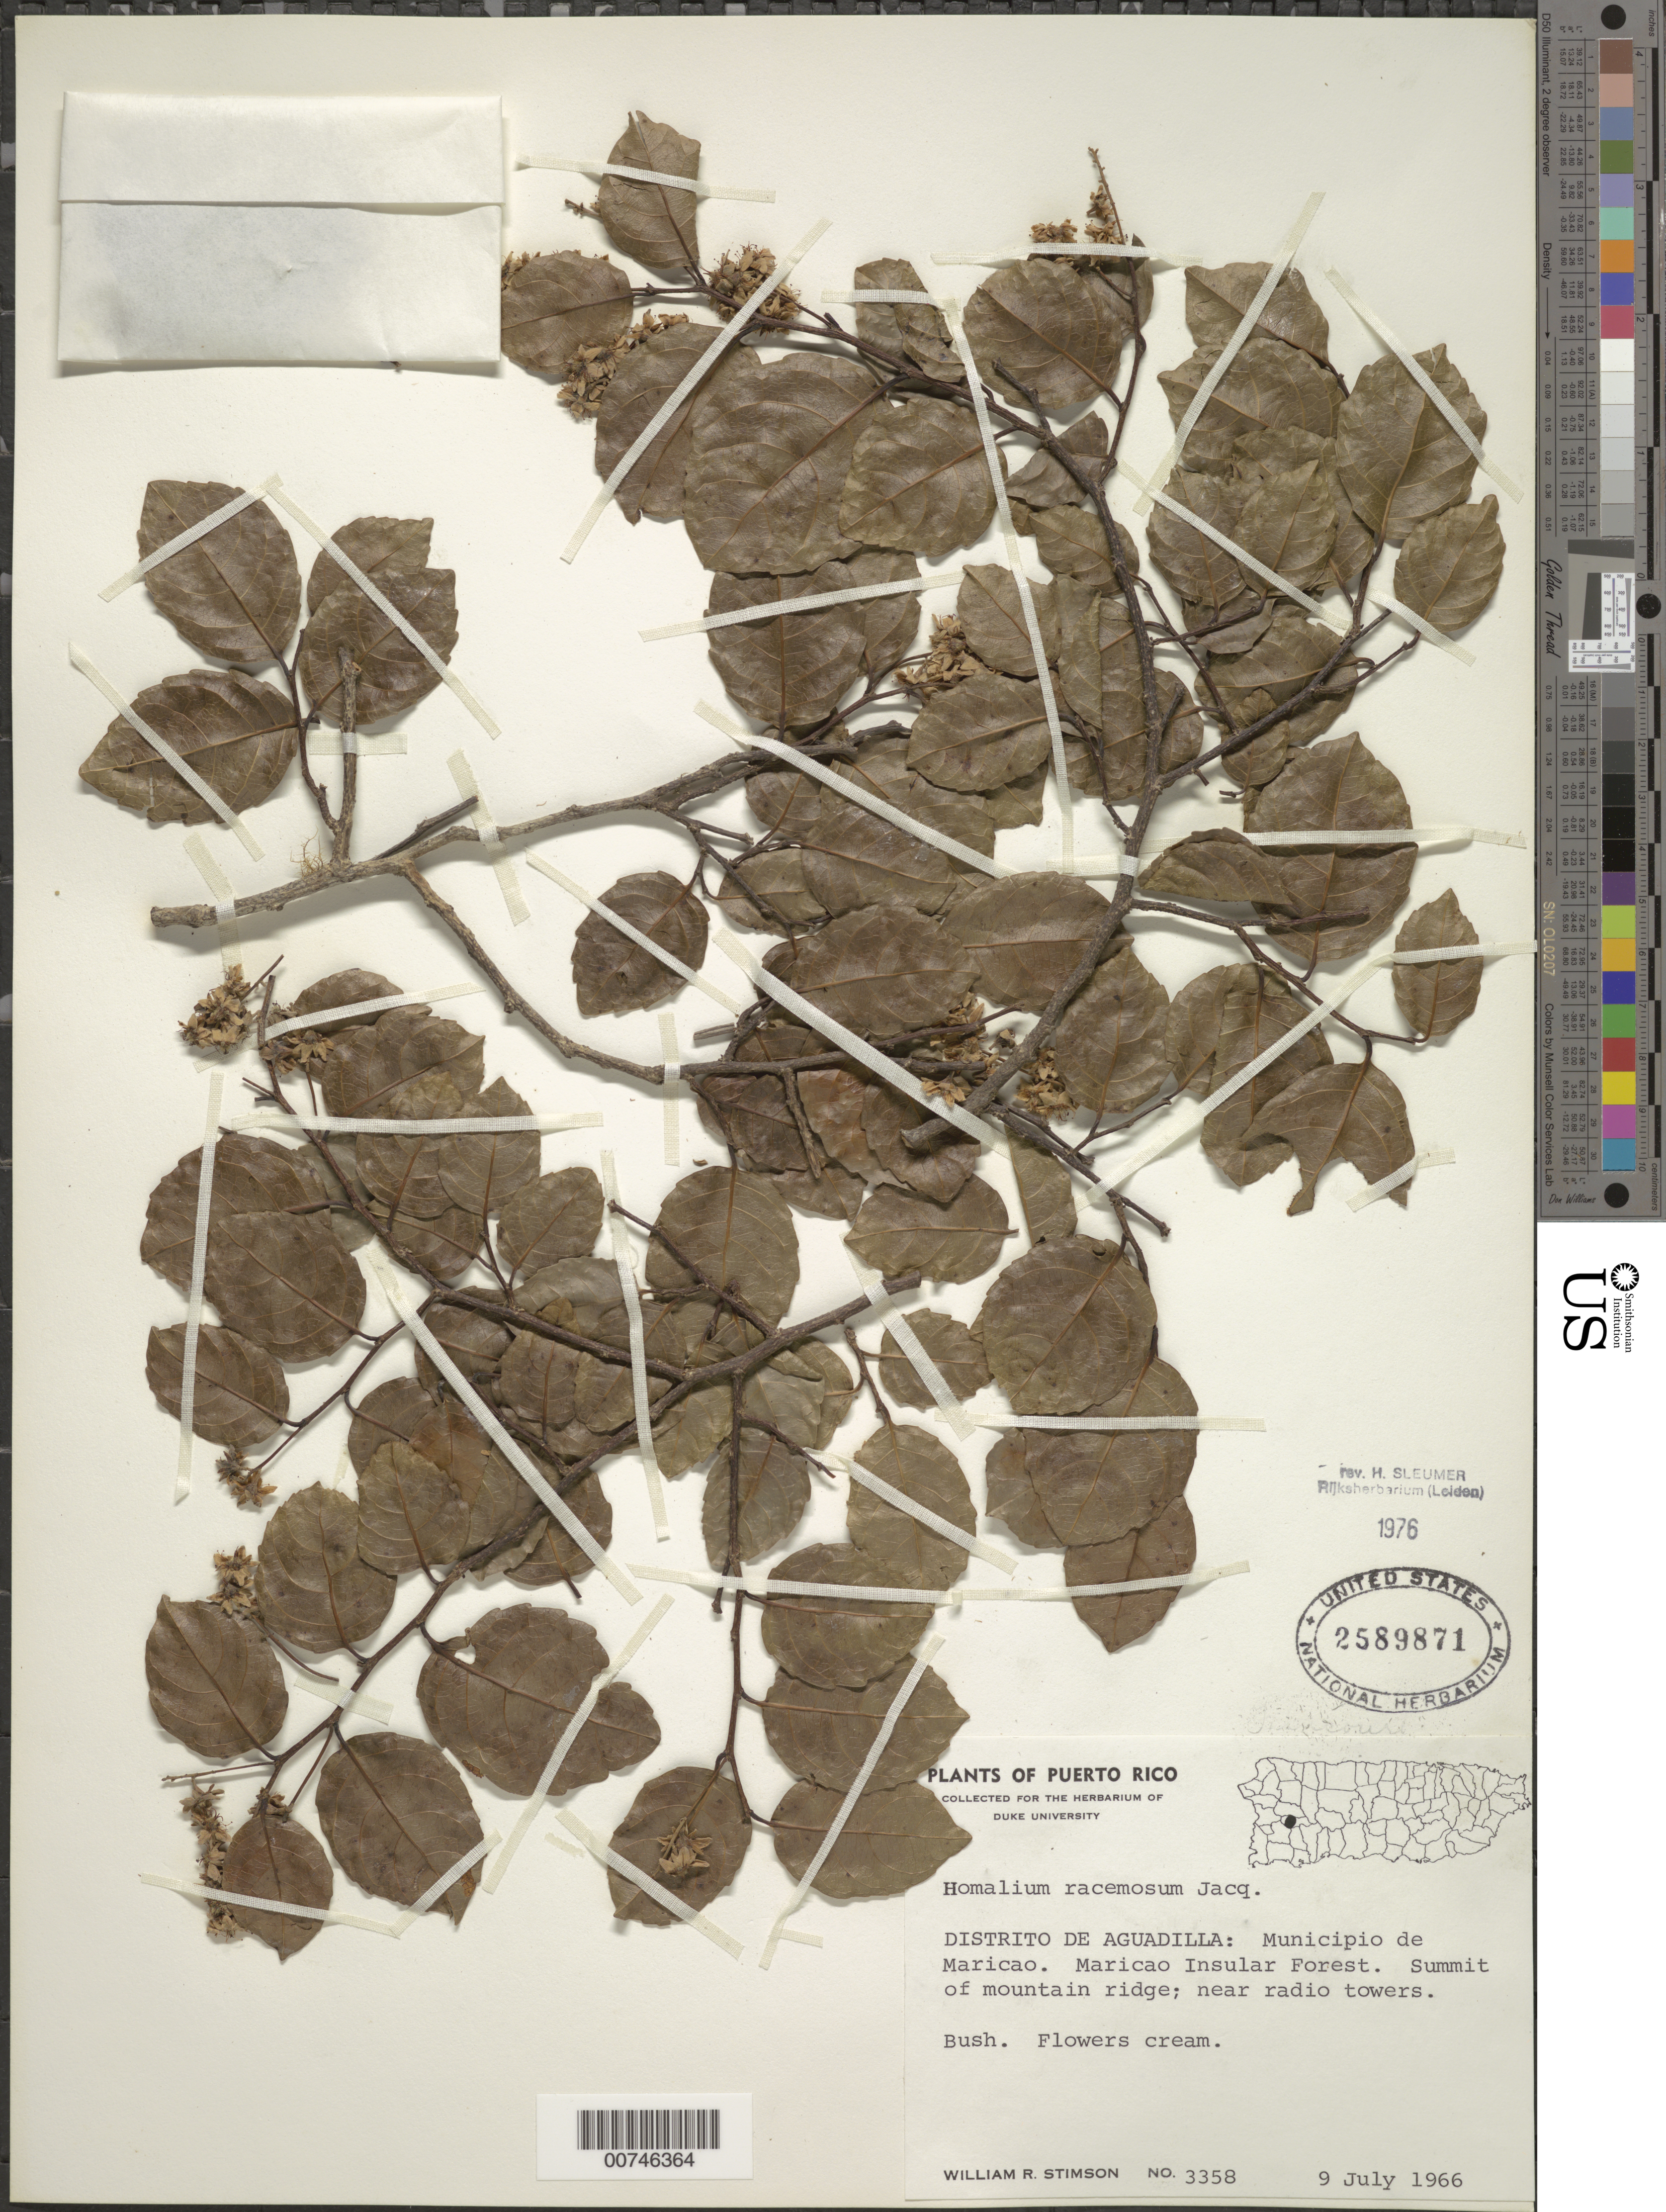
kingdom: Plantae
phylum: Tracheophyta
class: Magnoliopsida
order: Malpighiales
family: Salicaceae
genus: Homalium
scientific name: Homalium racemosum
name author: Jacq.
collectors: W. R. Stimson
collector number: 3358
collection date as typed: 09 Jul 1966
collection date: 1966-07-09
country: Puerto Rico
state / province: Maricao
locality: Distrito de Aguadilla: Maricao Insular Forest. Summit of mountain ridge; near radio towers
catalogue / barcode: US 2589871